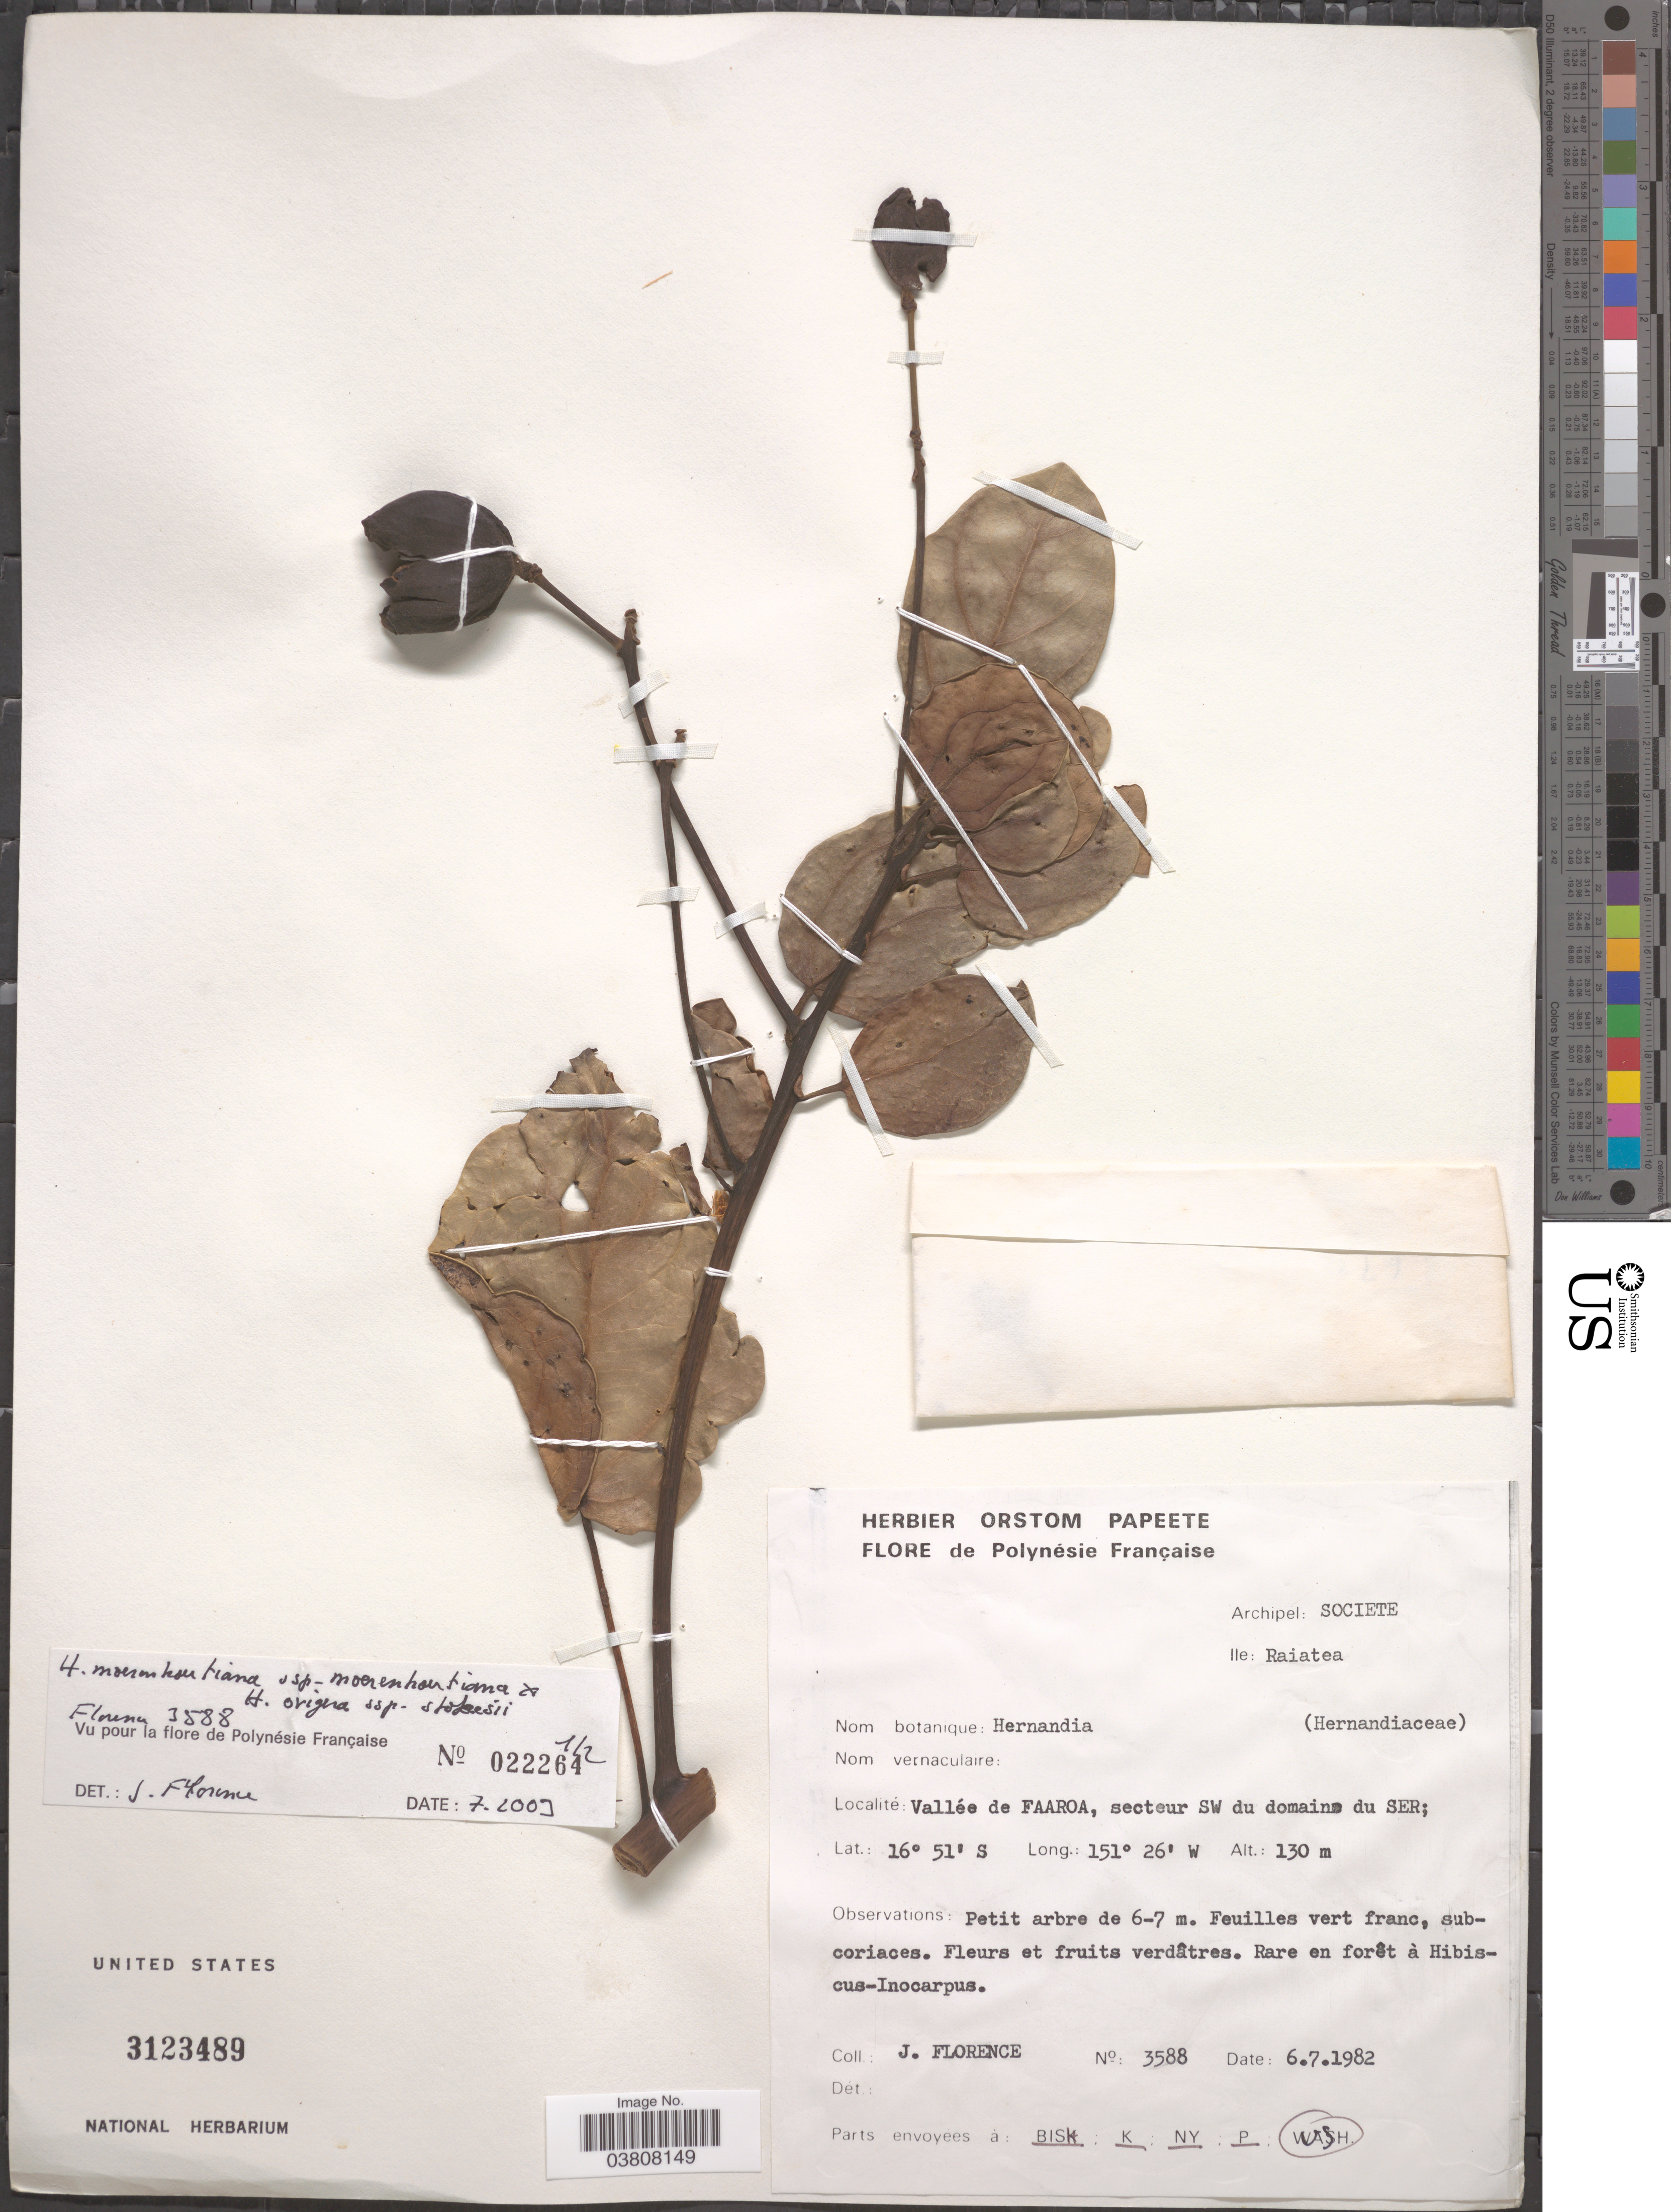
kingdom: Plantae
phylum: Tracheophyta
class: Magnoliopsida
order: Laurales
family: Hernandiaceae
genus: Hernandia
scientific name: Hernandia moerenhoutiana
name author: Guill.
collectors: J. Florence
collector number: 3588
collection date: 1982-07-06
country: French Polynesia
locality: Polynésie Française. Archipel: Societe. Ile: Raiatea. Vallée de Faaroa, secteur SW du domain du SER.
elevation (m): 130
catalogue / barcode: US 3123489